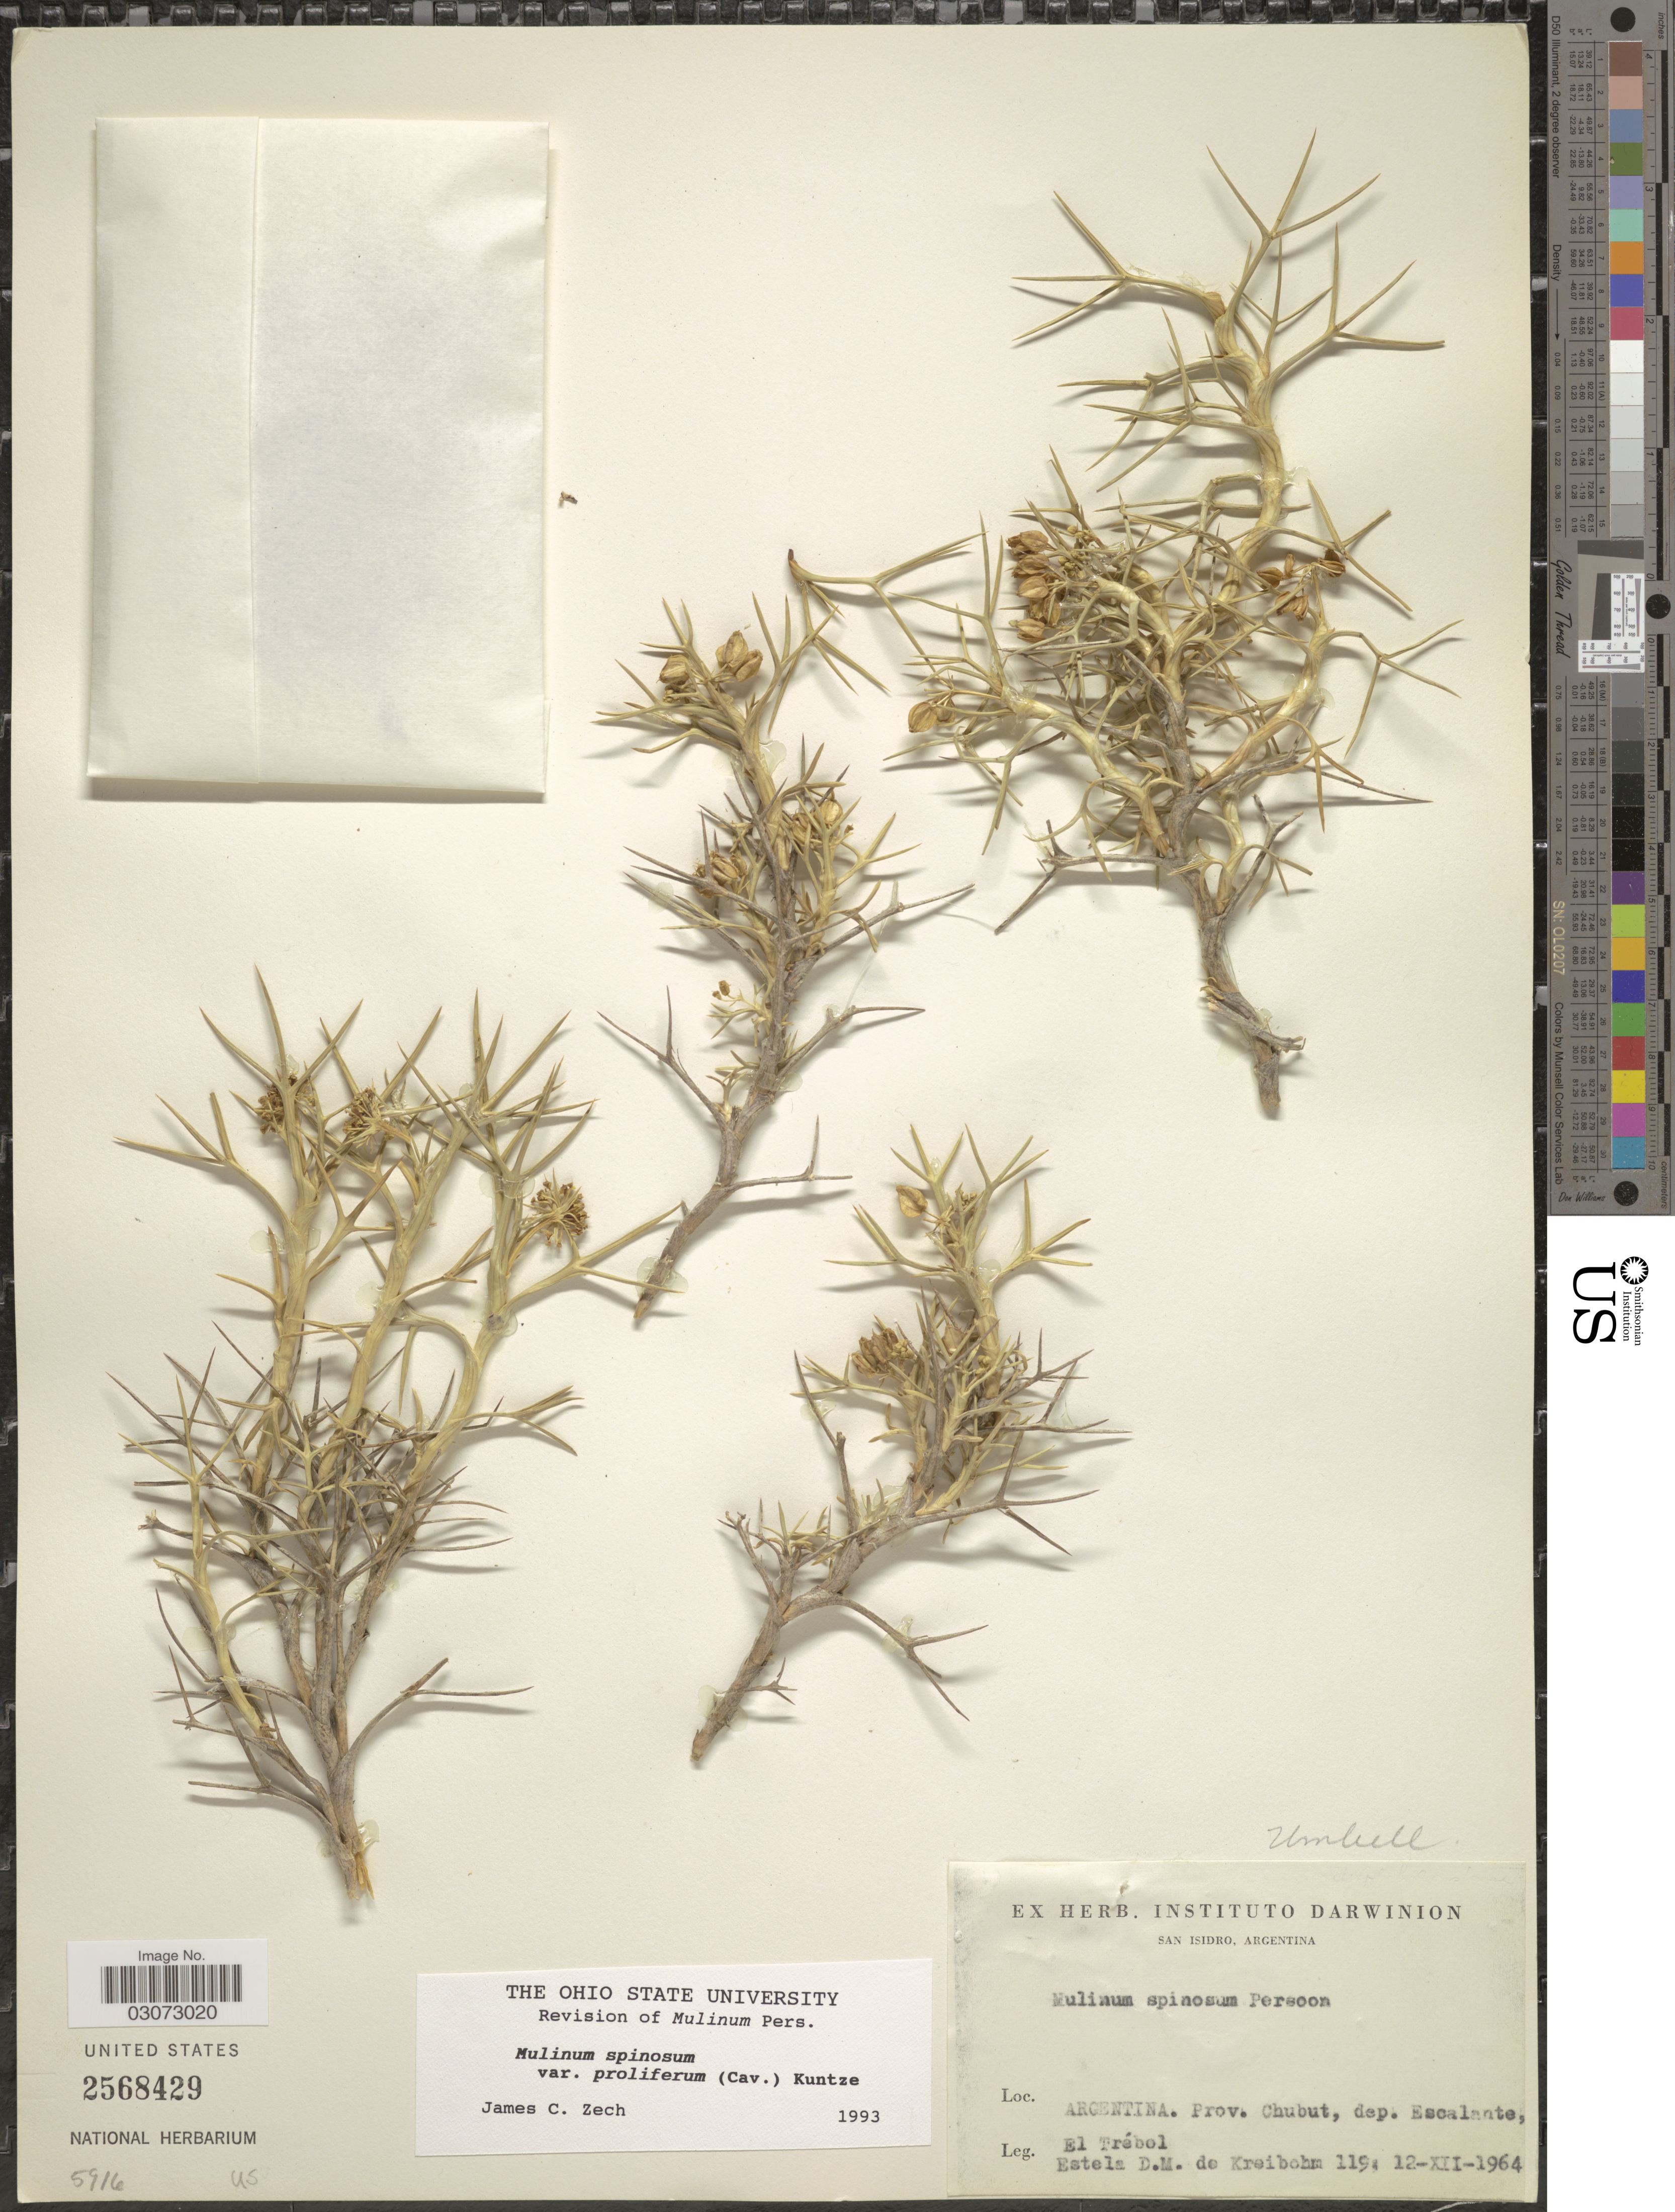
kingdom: Plantae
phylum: Tracheophyta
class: Magnoliopsida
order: Apiales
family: Apiaceae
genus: Mulinum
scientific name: Mulinum spinosum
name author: Pers.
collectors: E. Kreibohm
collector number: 119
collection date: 1964-12-12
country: Argentina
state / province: Chubut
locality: Prov. Chubut, dep. Escalante, El Trébol.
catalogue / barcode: US 2568429